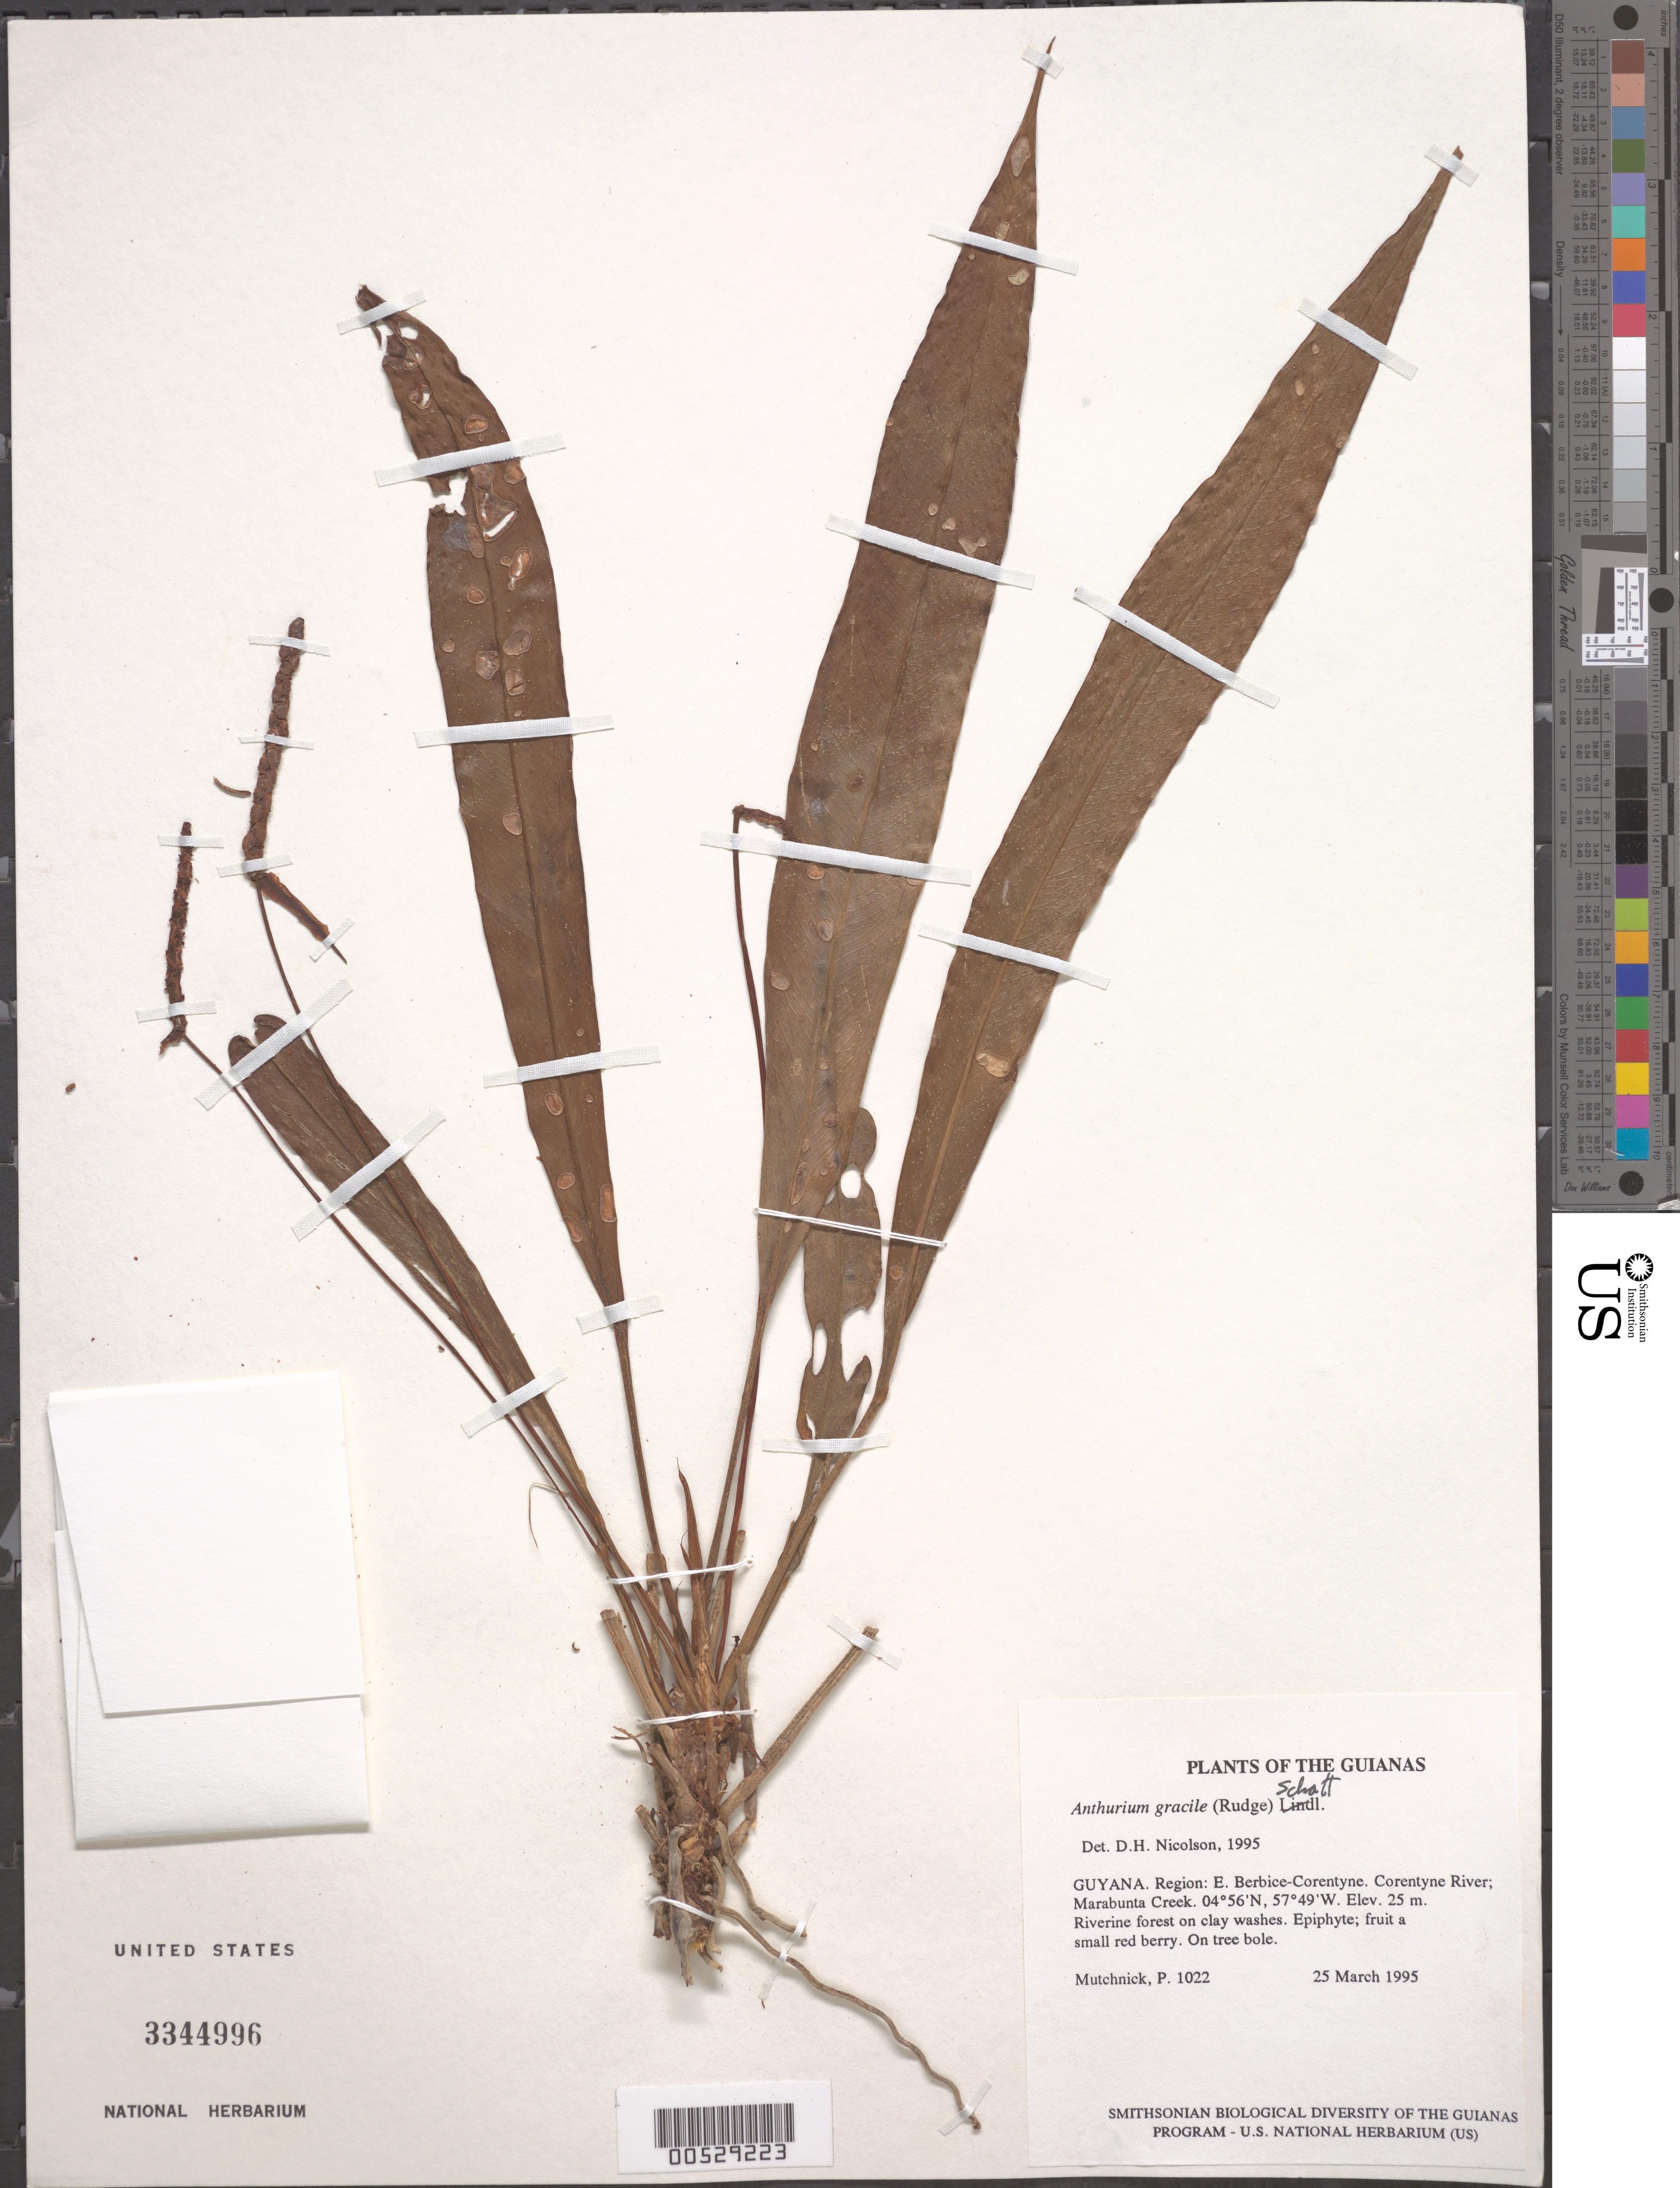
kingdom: Plantae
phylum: Tracheophyta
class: Liliopsida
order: Alismatales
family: Araceae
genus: Anthurium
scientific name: Anthurium gracile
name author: (Rudge) Schott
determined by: Nicolson, Dan H.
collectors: P. Mutchnick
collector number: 1022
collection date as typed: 25 March 1995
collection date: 1995-03-25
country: Guyana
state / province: E. Berbice-Corentyne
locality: Corentyne River; Marabunta Creek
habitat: Riverine forest on clay washes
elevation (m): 25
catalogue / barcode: US 3344996